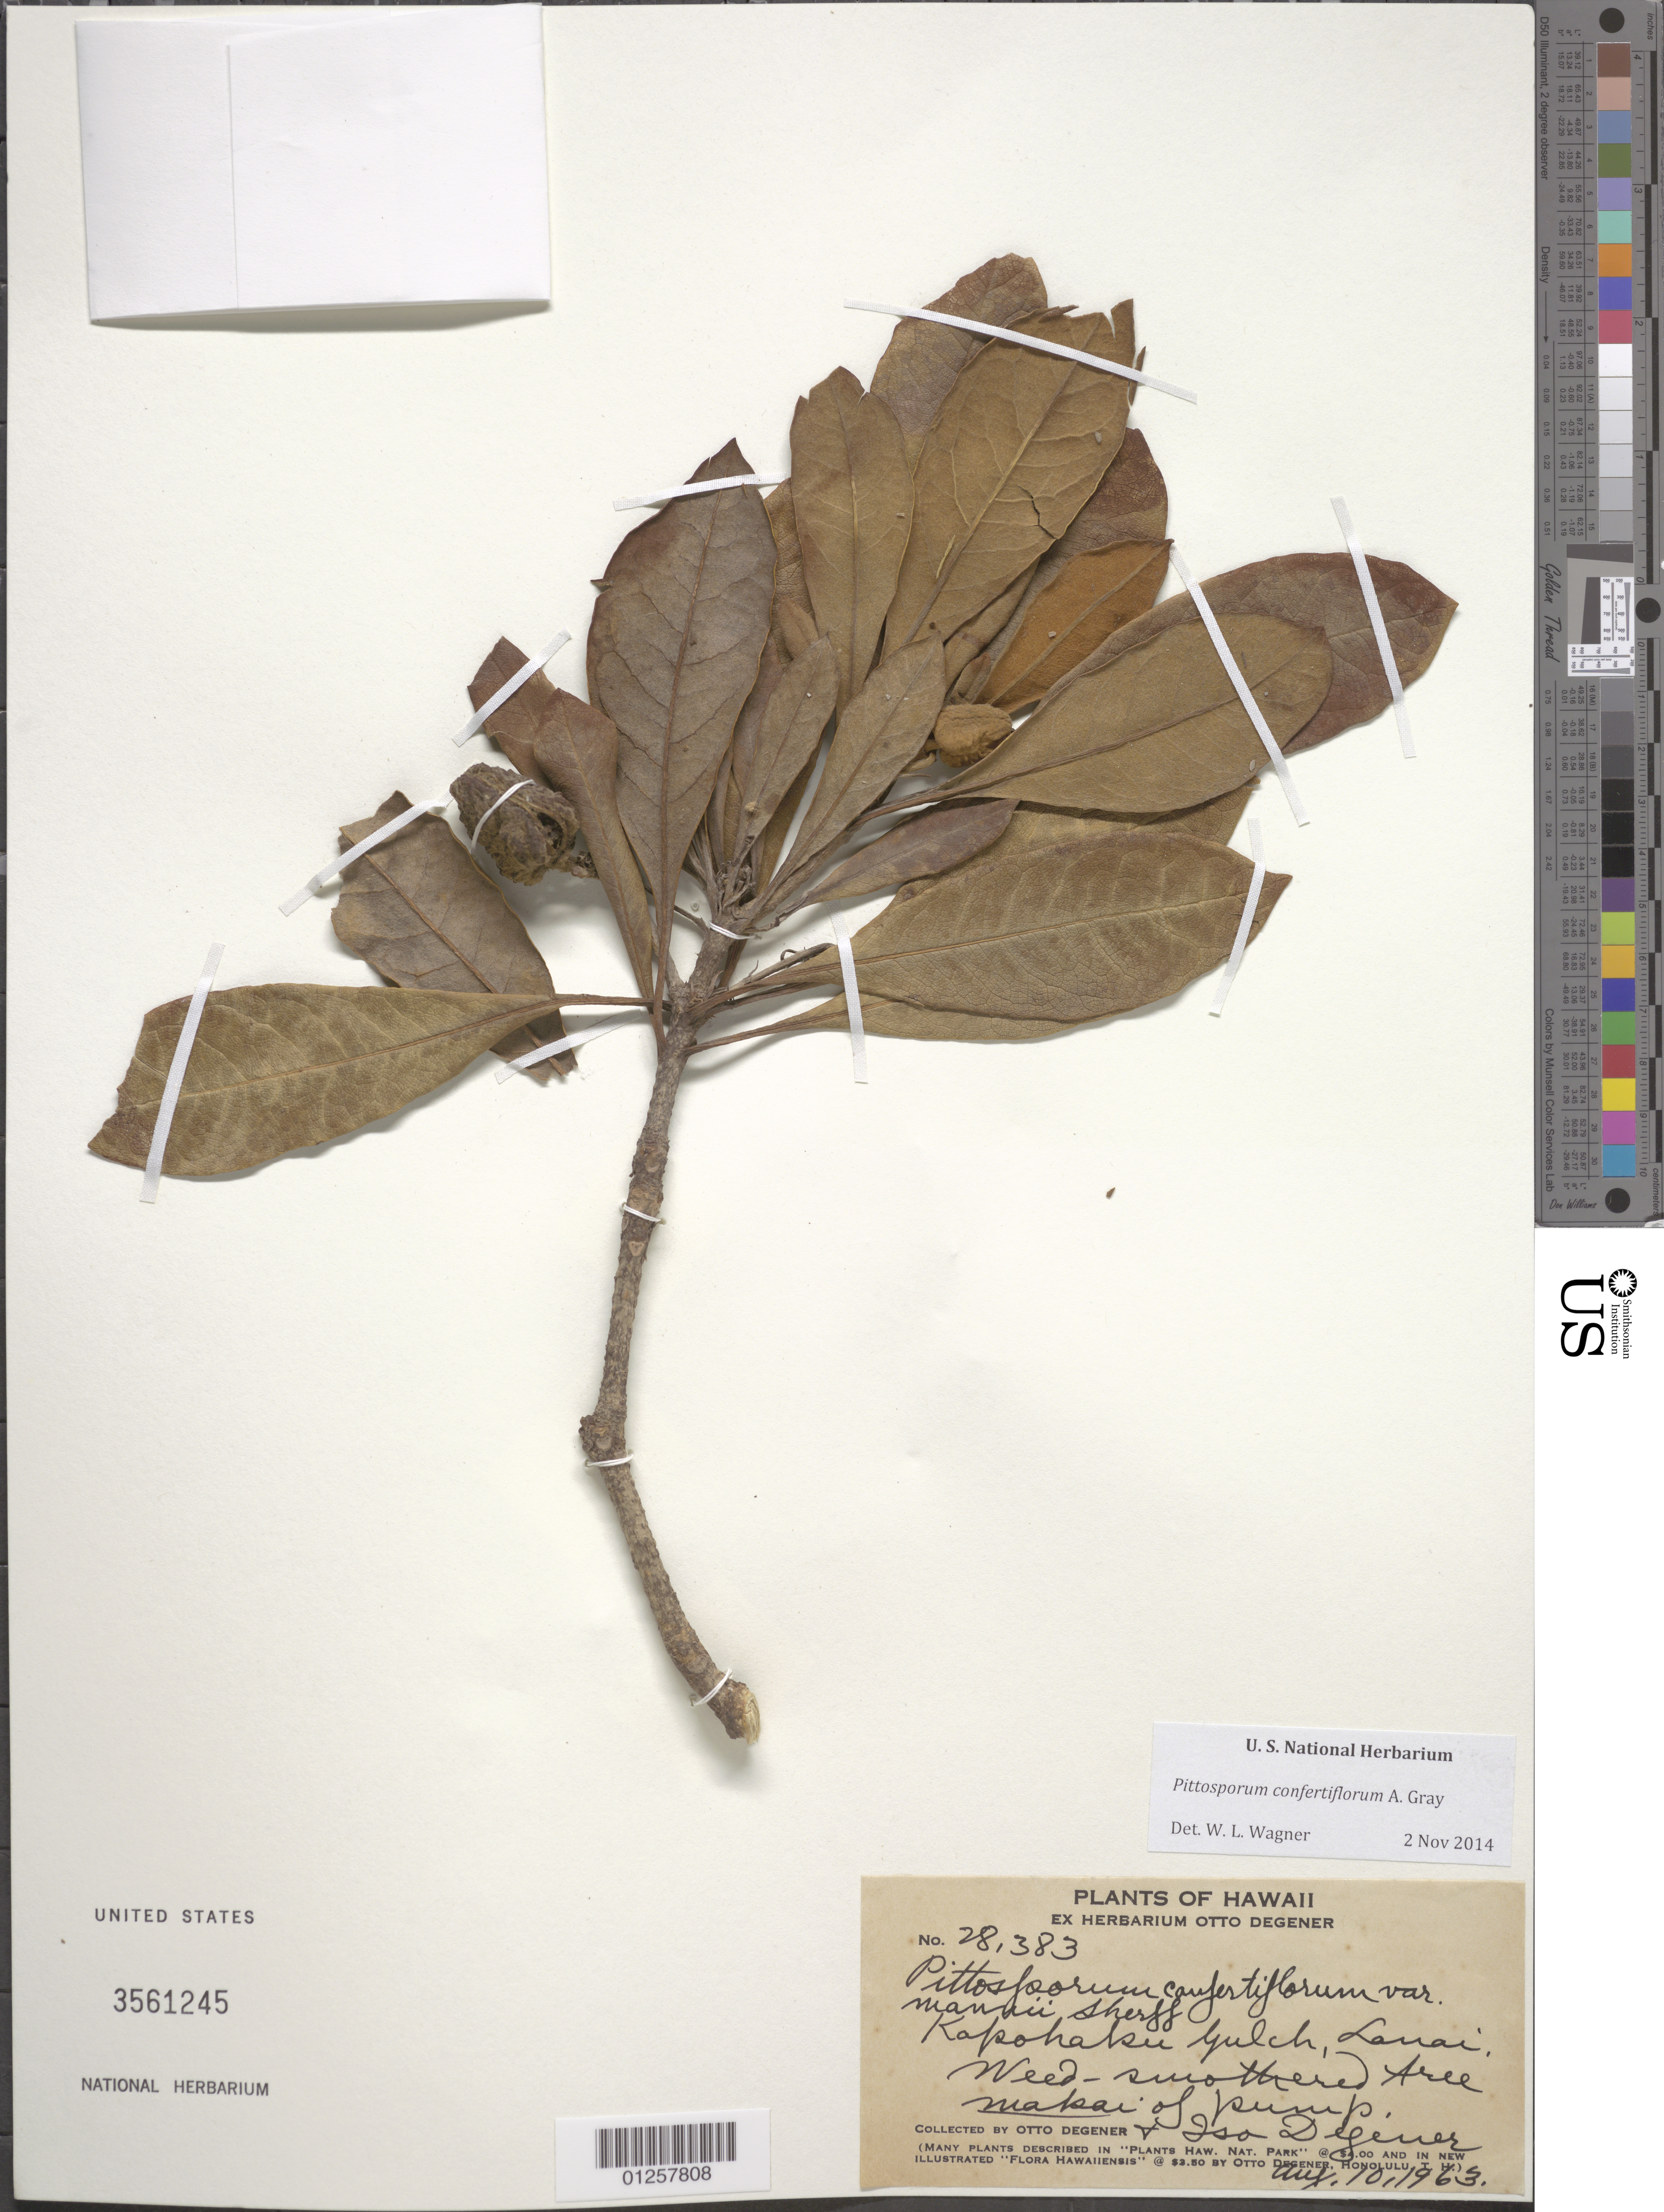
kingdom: Plantae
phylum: Tracheophyta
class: Magnoliopsida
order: Apiales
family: Pittosporaceae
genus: Pittosporum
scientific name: Pittosporum confertiflorum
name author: A. Gray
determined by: Wagner, W. L., (BOT), Smithsonian Institution - National Museum of Natural History (UNITED STATES)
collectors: O. Degener & I. Degener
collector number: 28383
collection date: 1963-08-10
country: United States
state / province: Hawaii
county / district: Maui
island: Lana'i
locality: Kapohaku Gulch, Lanai.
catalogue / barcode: US 3561245